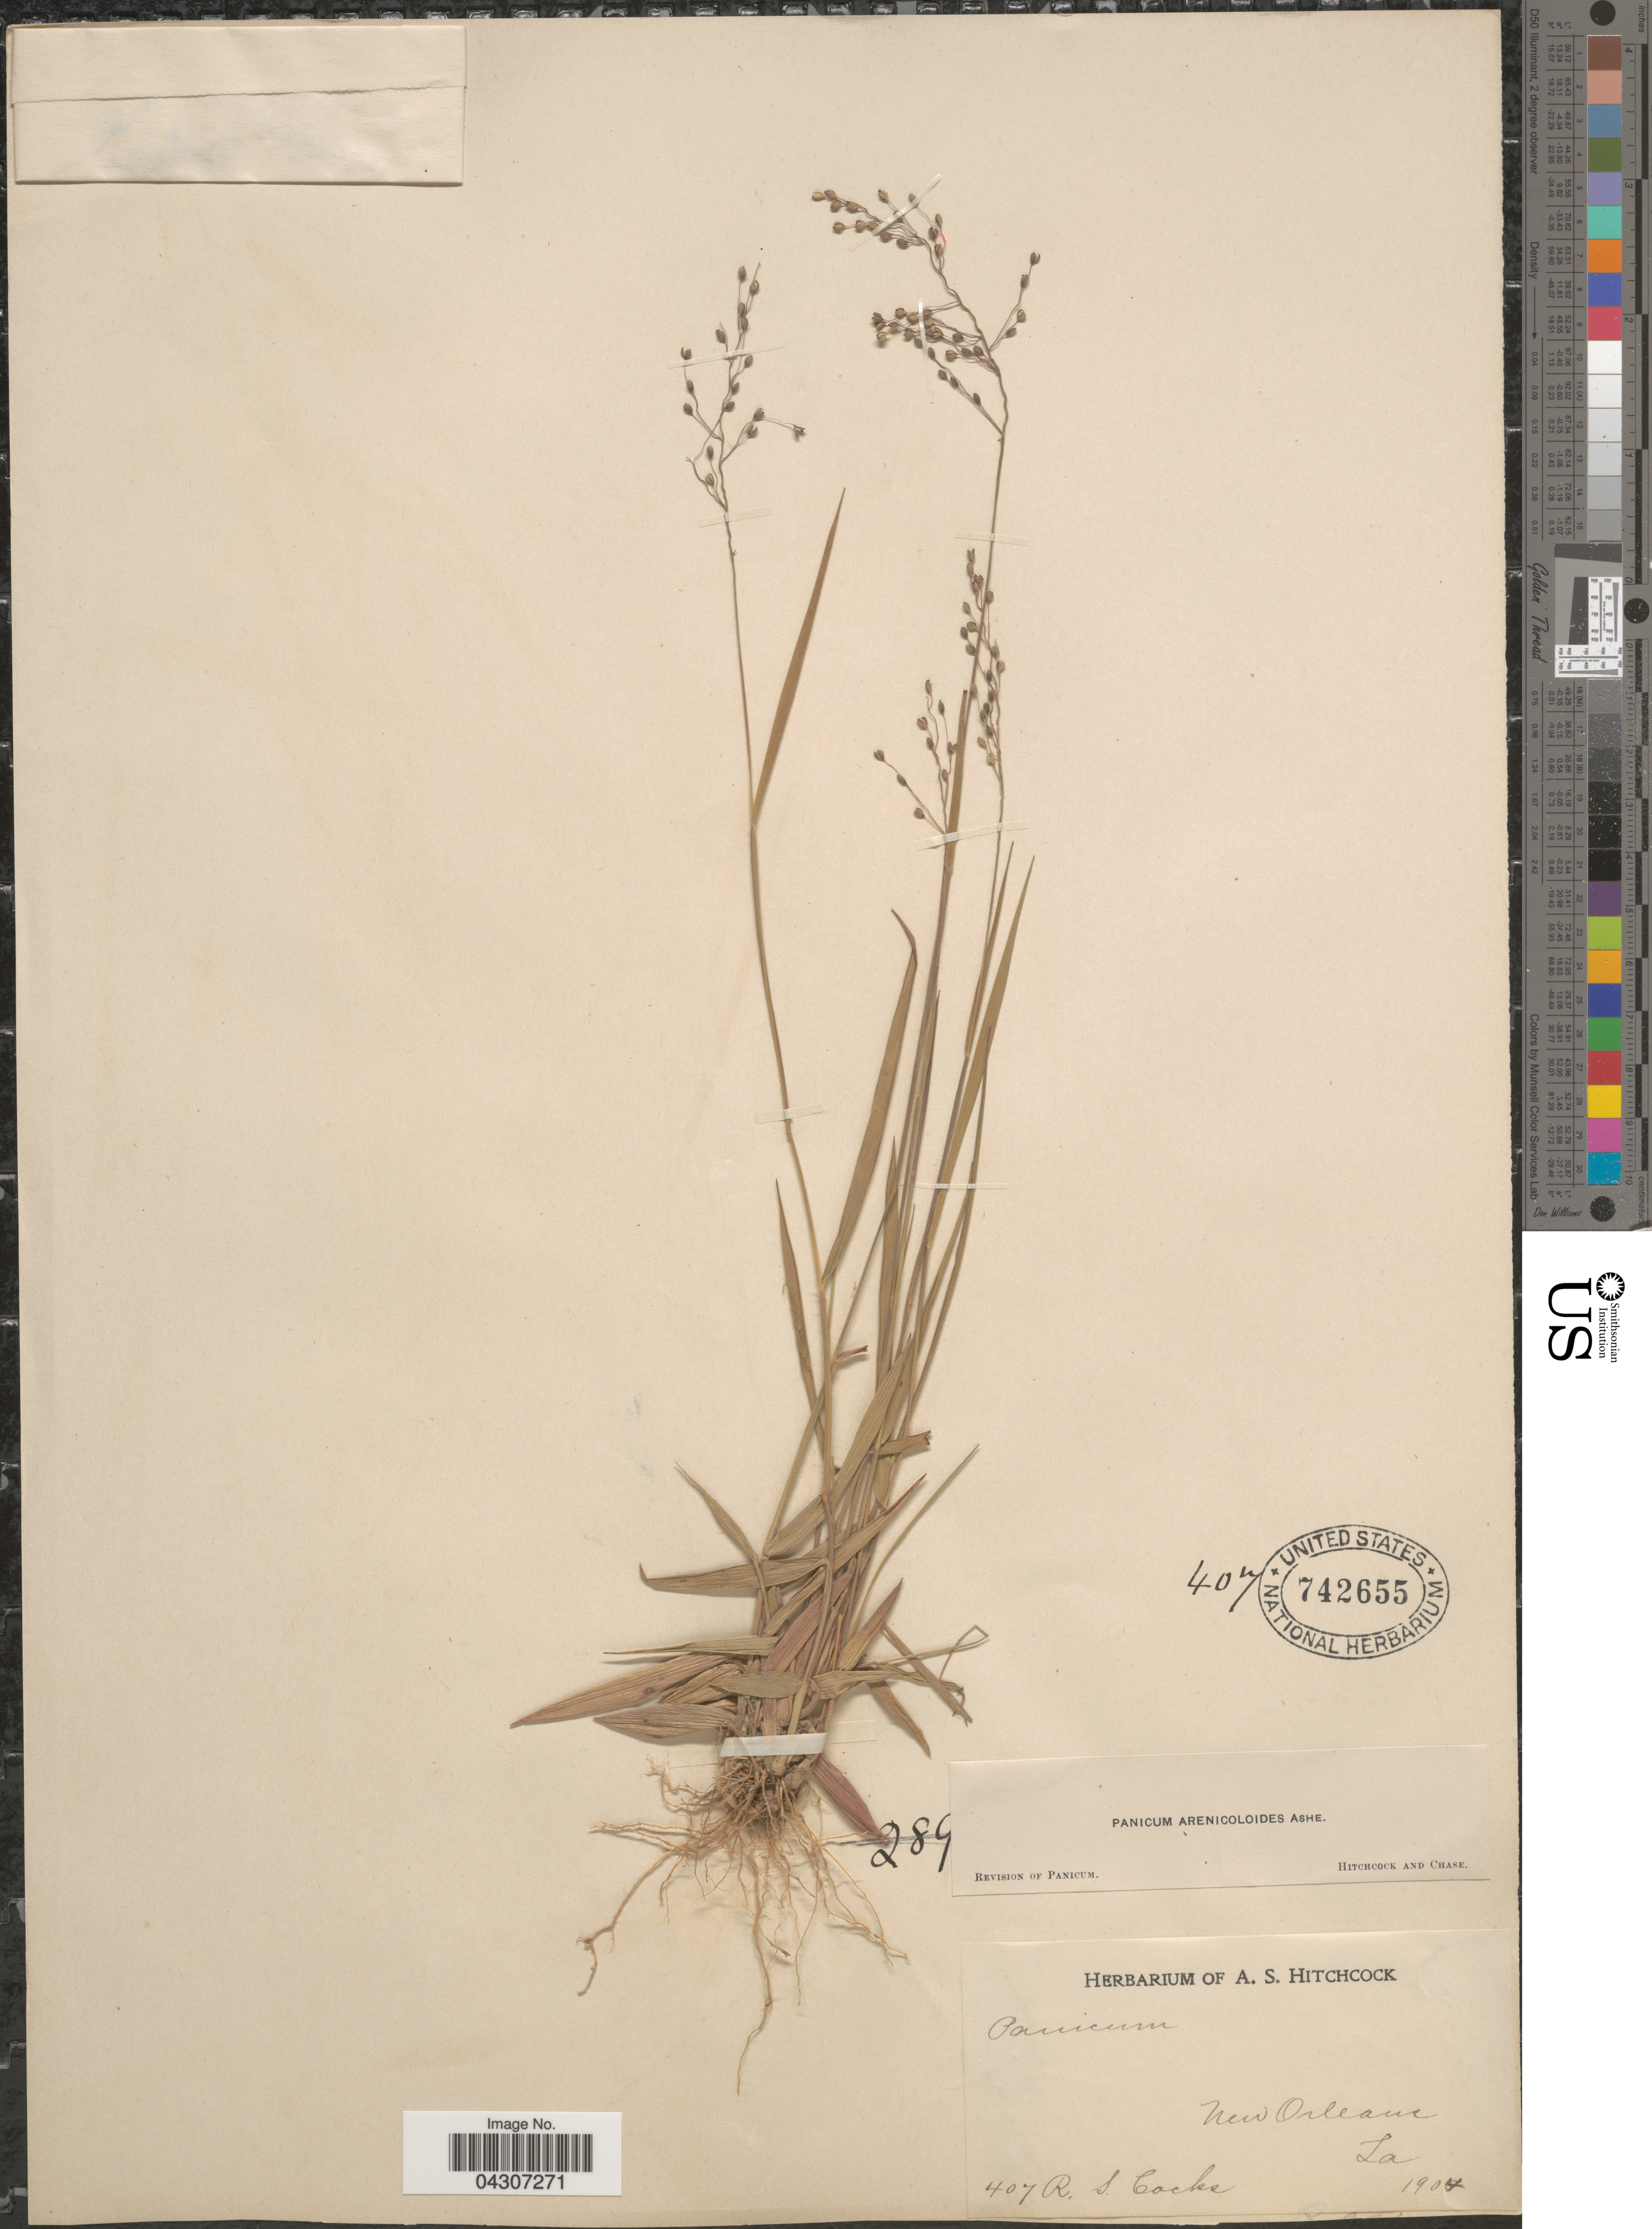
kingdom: Plantae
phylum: Tracheophyta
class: Liliopsida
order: Poales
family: Poaceae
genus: Dichanthelium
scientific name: Dichanthelium aciculare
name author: (Desv. ex Poir.) Gould & C.A. Clark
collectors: R. Cocks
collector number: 407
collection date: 1904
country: United States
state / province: Louisiana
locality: New Orleans.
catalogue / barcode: US 742655